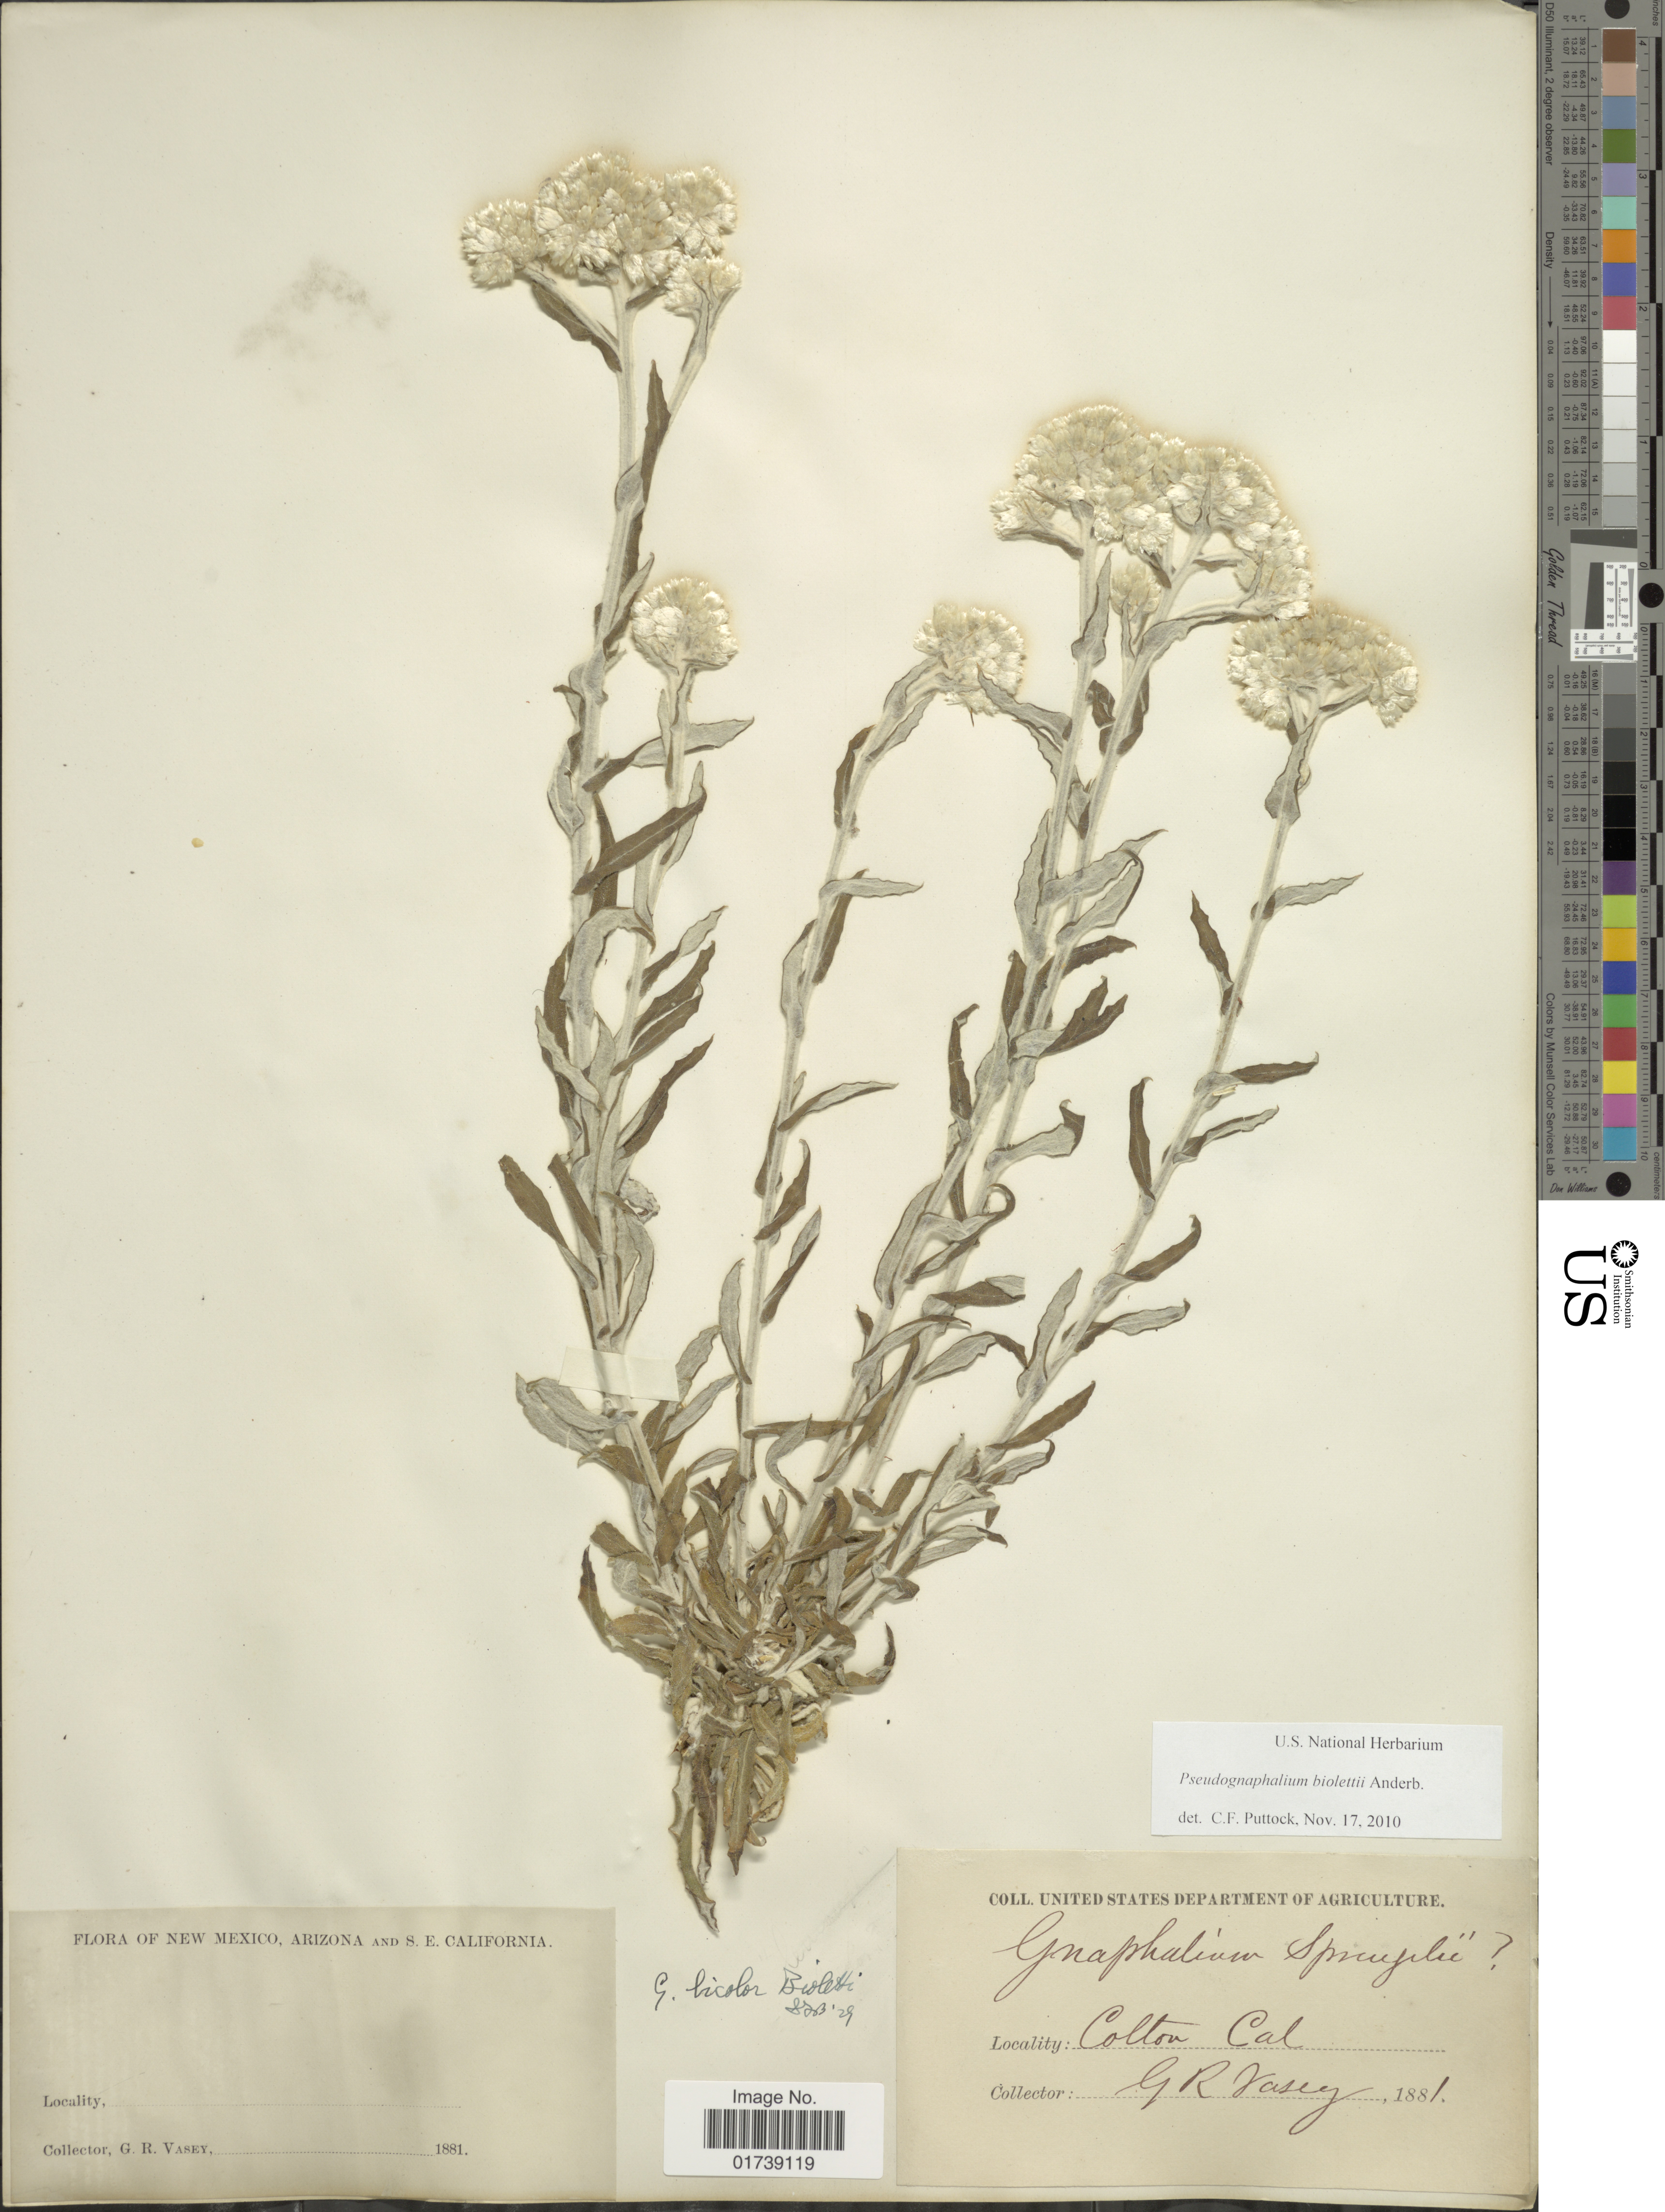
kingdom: Plantae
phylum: Tracheophyta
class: Magnoliopsida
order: Asterales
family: Asteraceae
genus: Pseudognaphalium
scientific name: Pseudognaphalium biolettii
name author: Anderb.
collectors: G. R. Vasey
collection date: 1881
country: United States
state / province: California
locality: Cotton Cal.